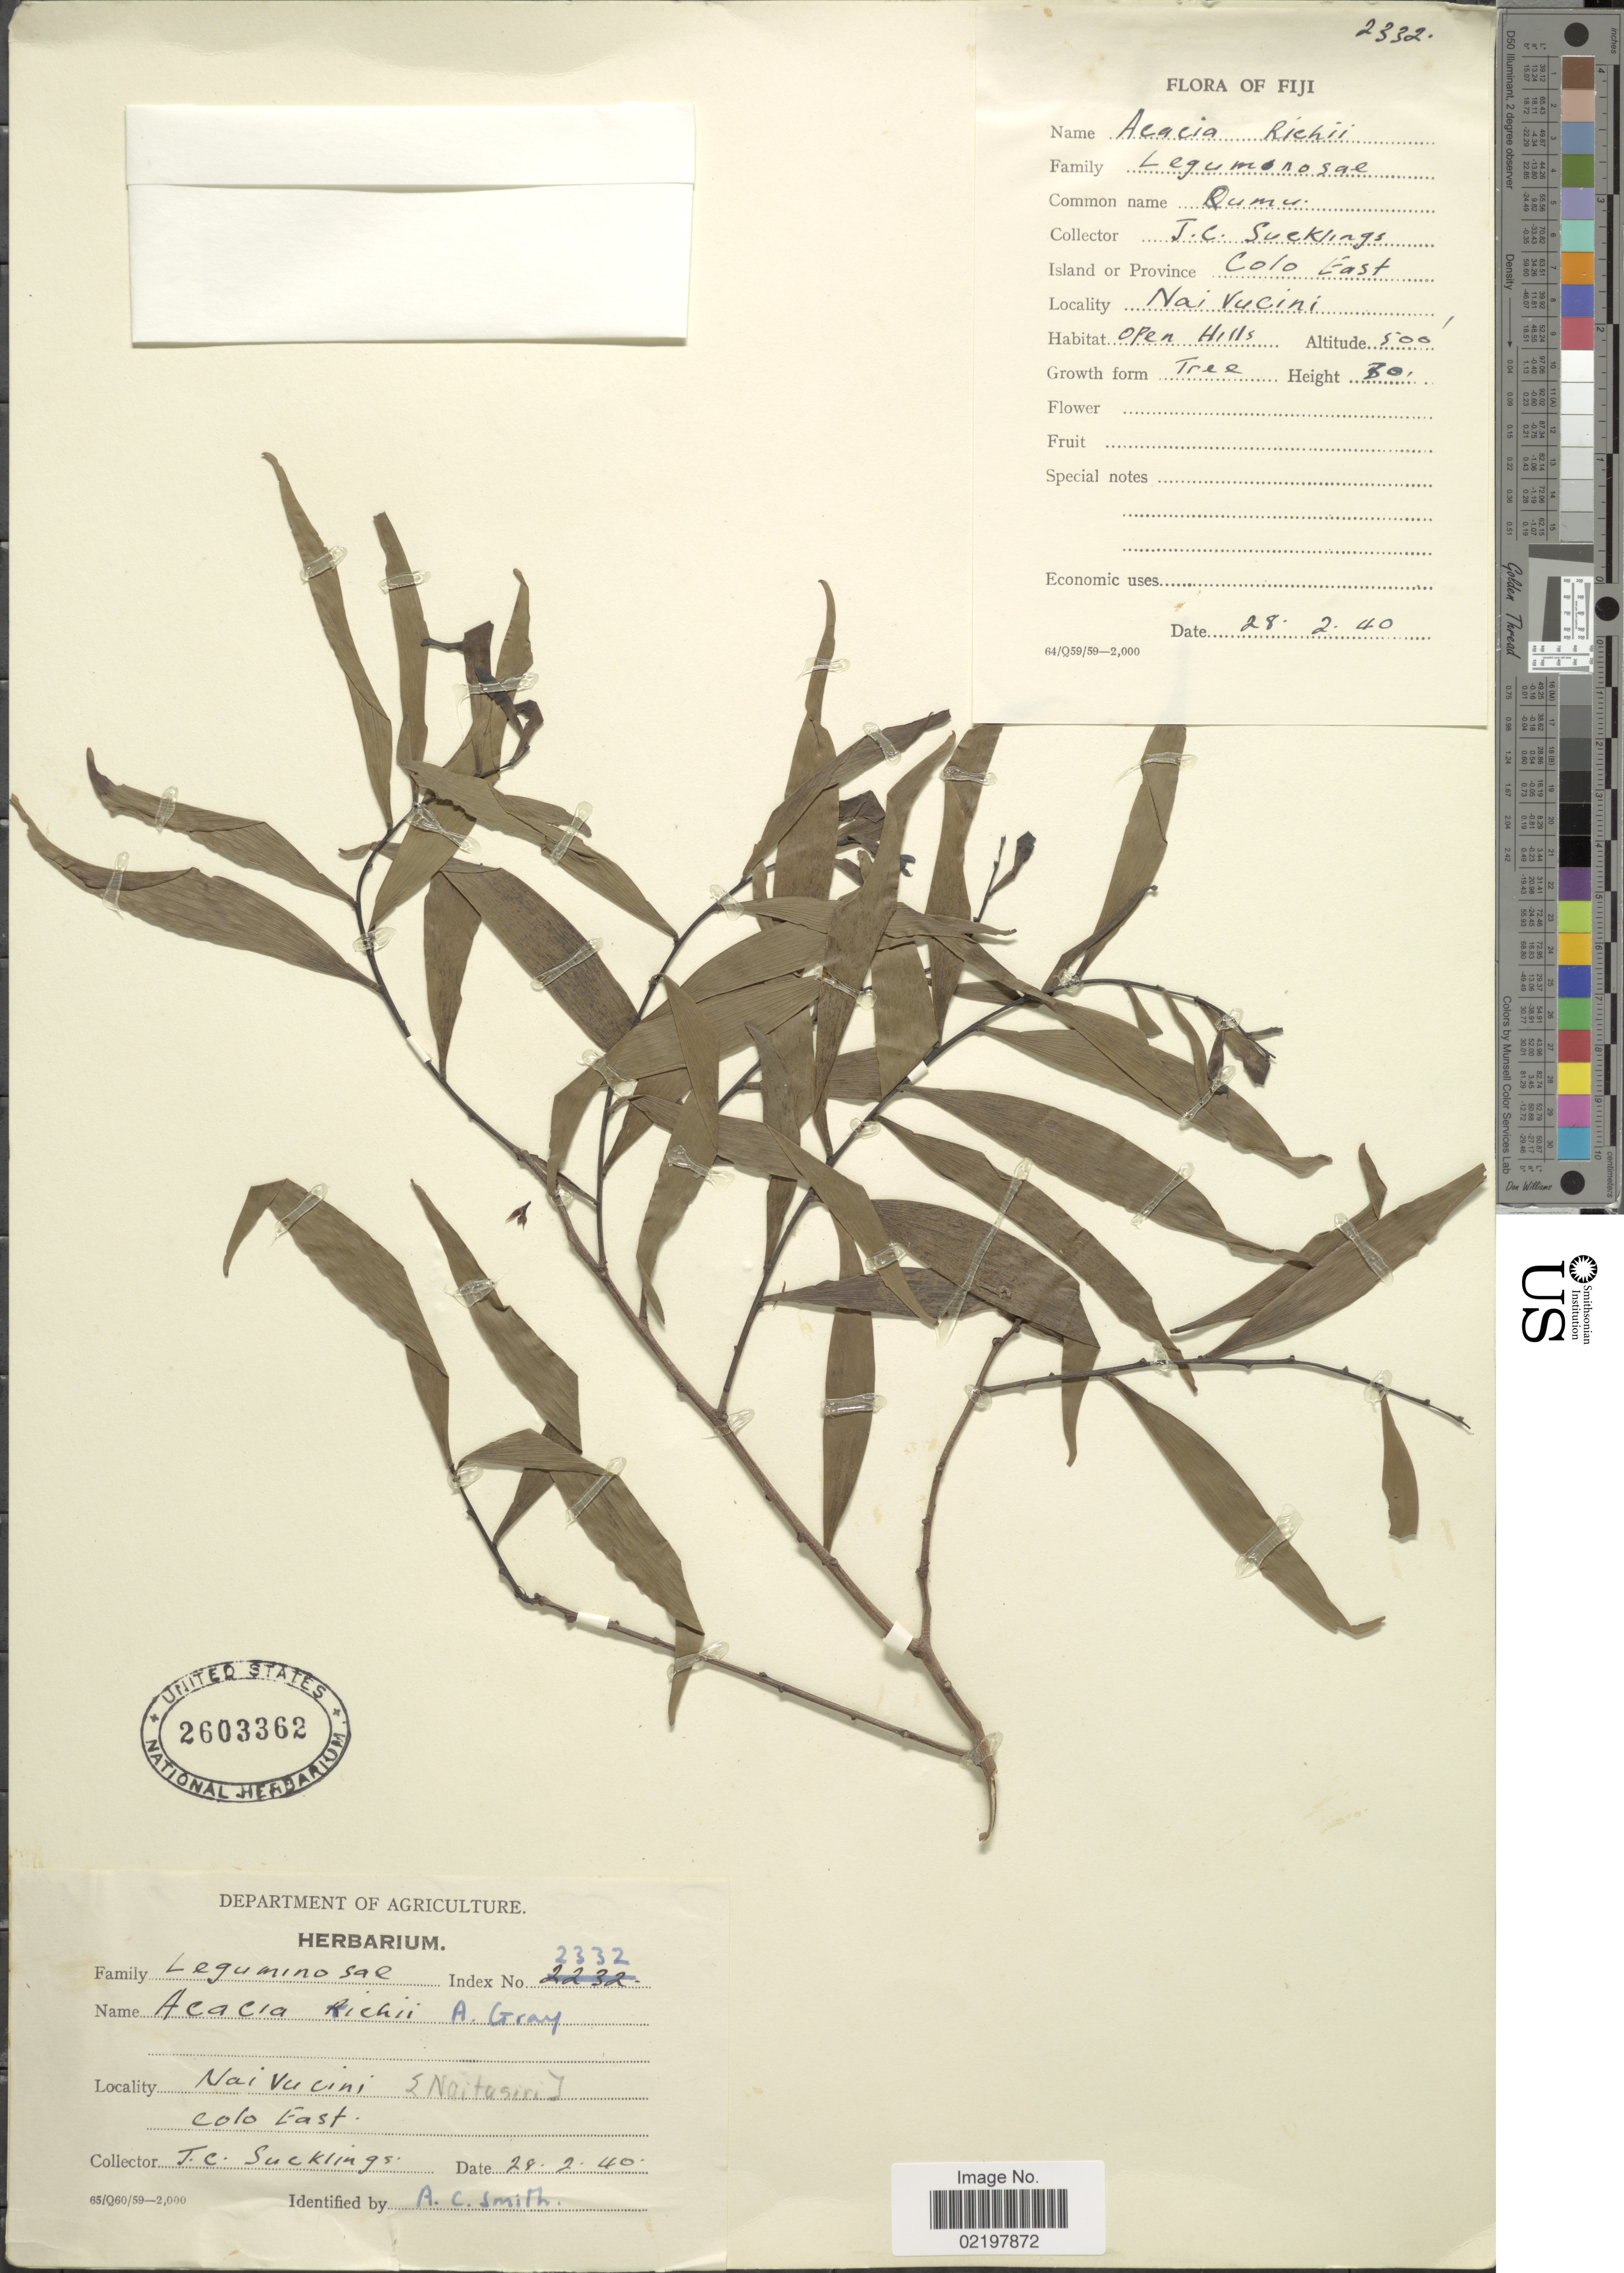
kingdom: Plantae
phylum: Tracheophyta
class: Magnoliopsida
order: Fabales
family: Fabaceae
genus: Acacia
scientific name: Acacia richii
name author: A. Gray in Wilkes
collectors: J. Sucklings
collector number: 280240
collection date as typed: Transcribed d/m/y: 28/2/40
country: Fiji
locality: Island of Province: Colo East, Nai Vucini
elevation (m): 152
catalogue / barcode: US 2603362